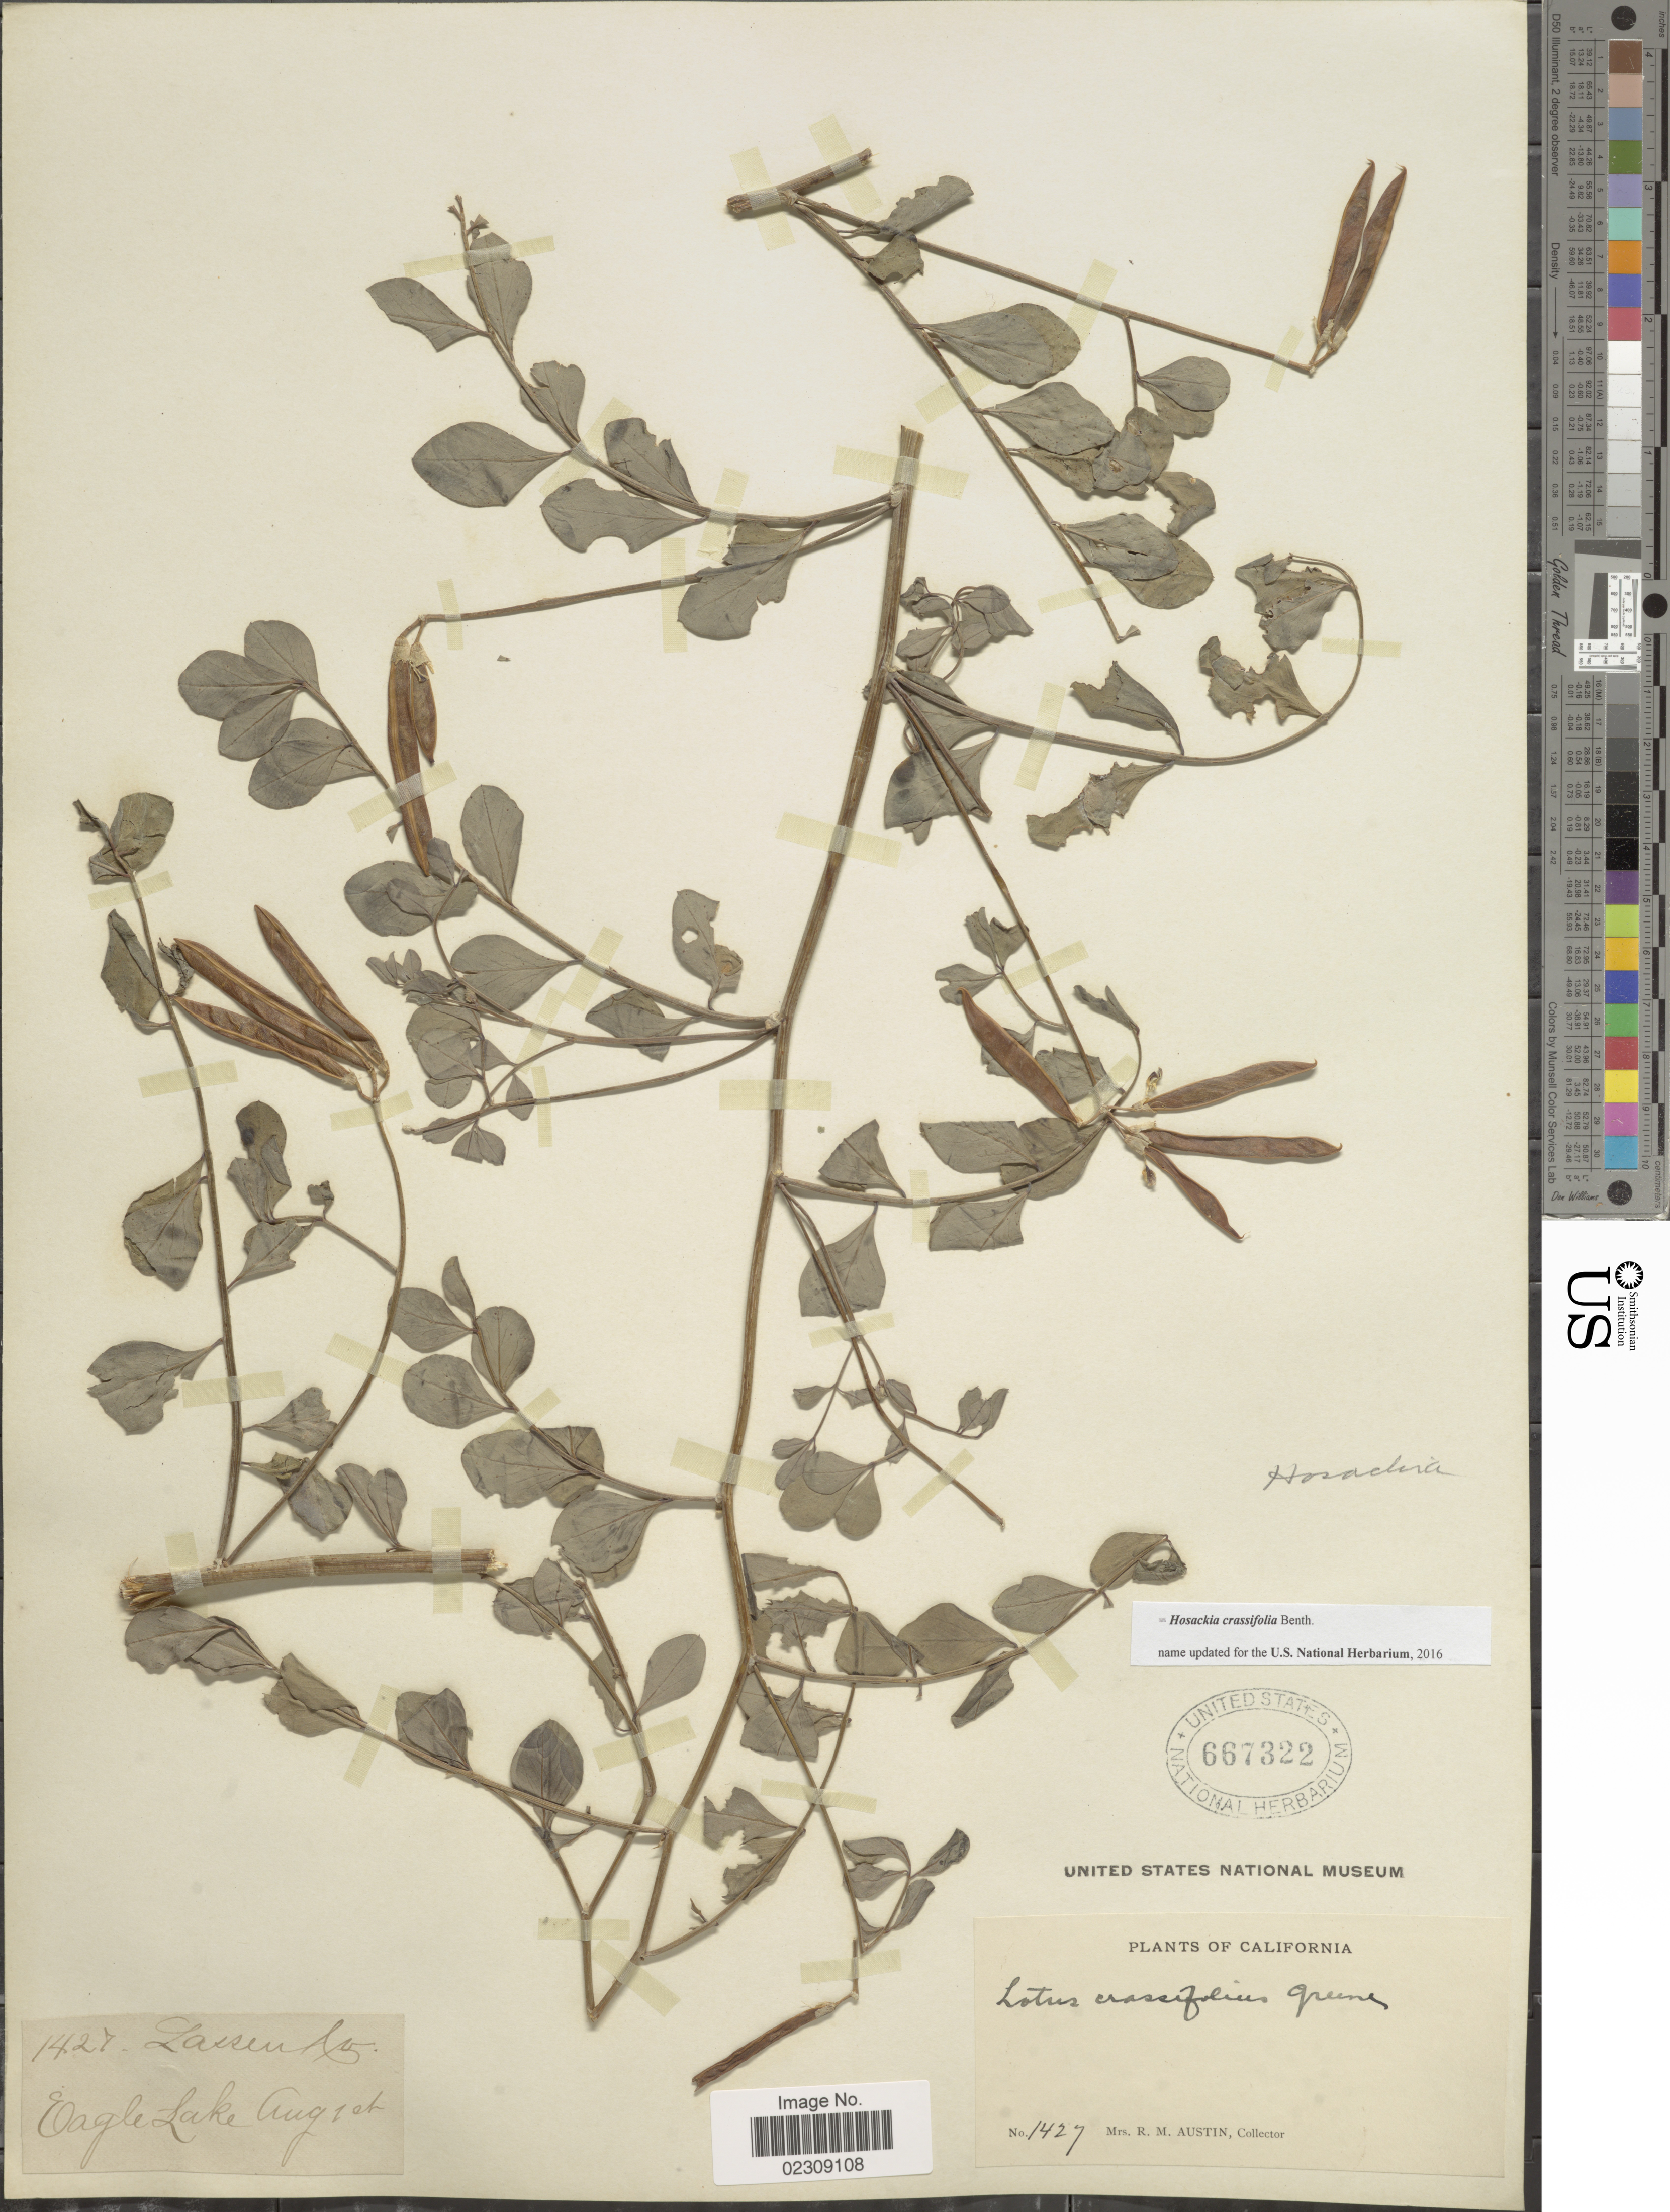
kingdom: Plantae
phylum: Tracheophyta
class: Magnoliopsida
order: Fabales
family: Fabaceae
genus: Hosackia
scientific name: Hosackia crassifolia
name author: Benth.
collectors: R. Austin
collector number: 1427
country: United States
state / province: California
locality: Oagle Lake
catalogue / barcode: US 667322